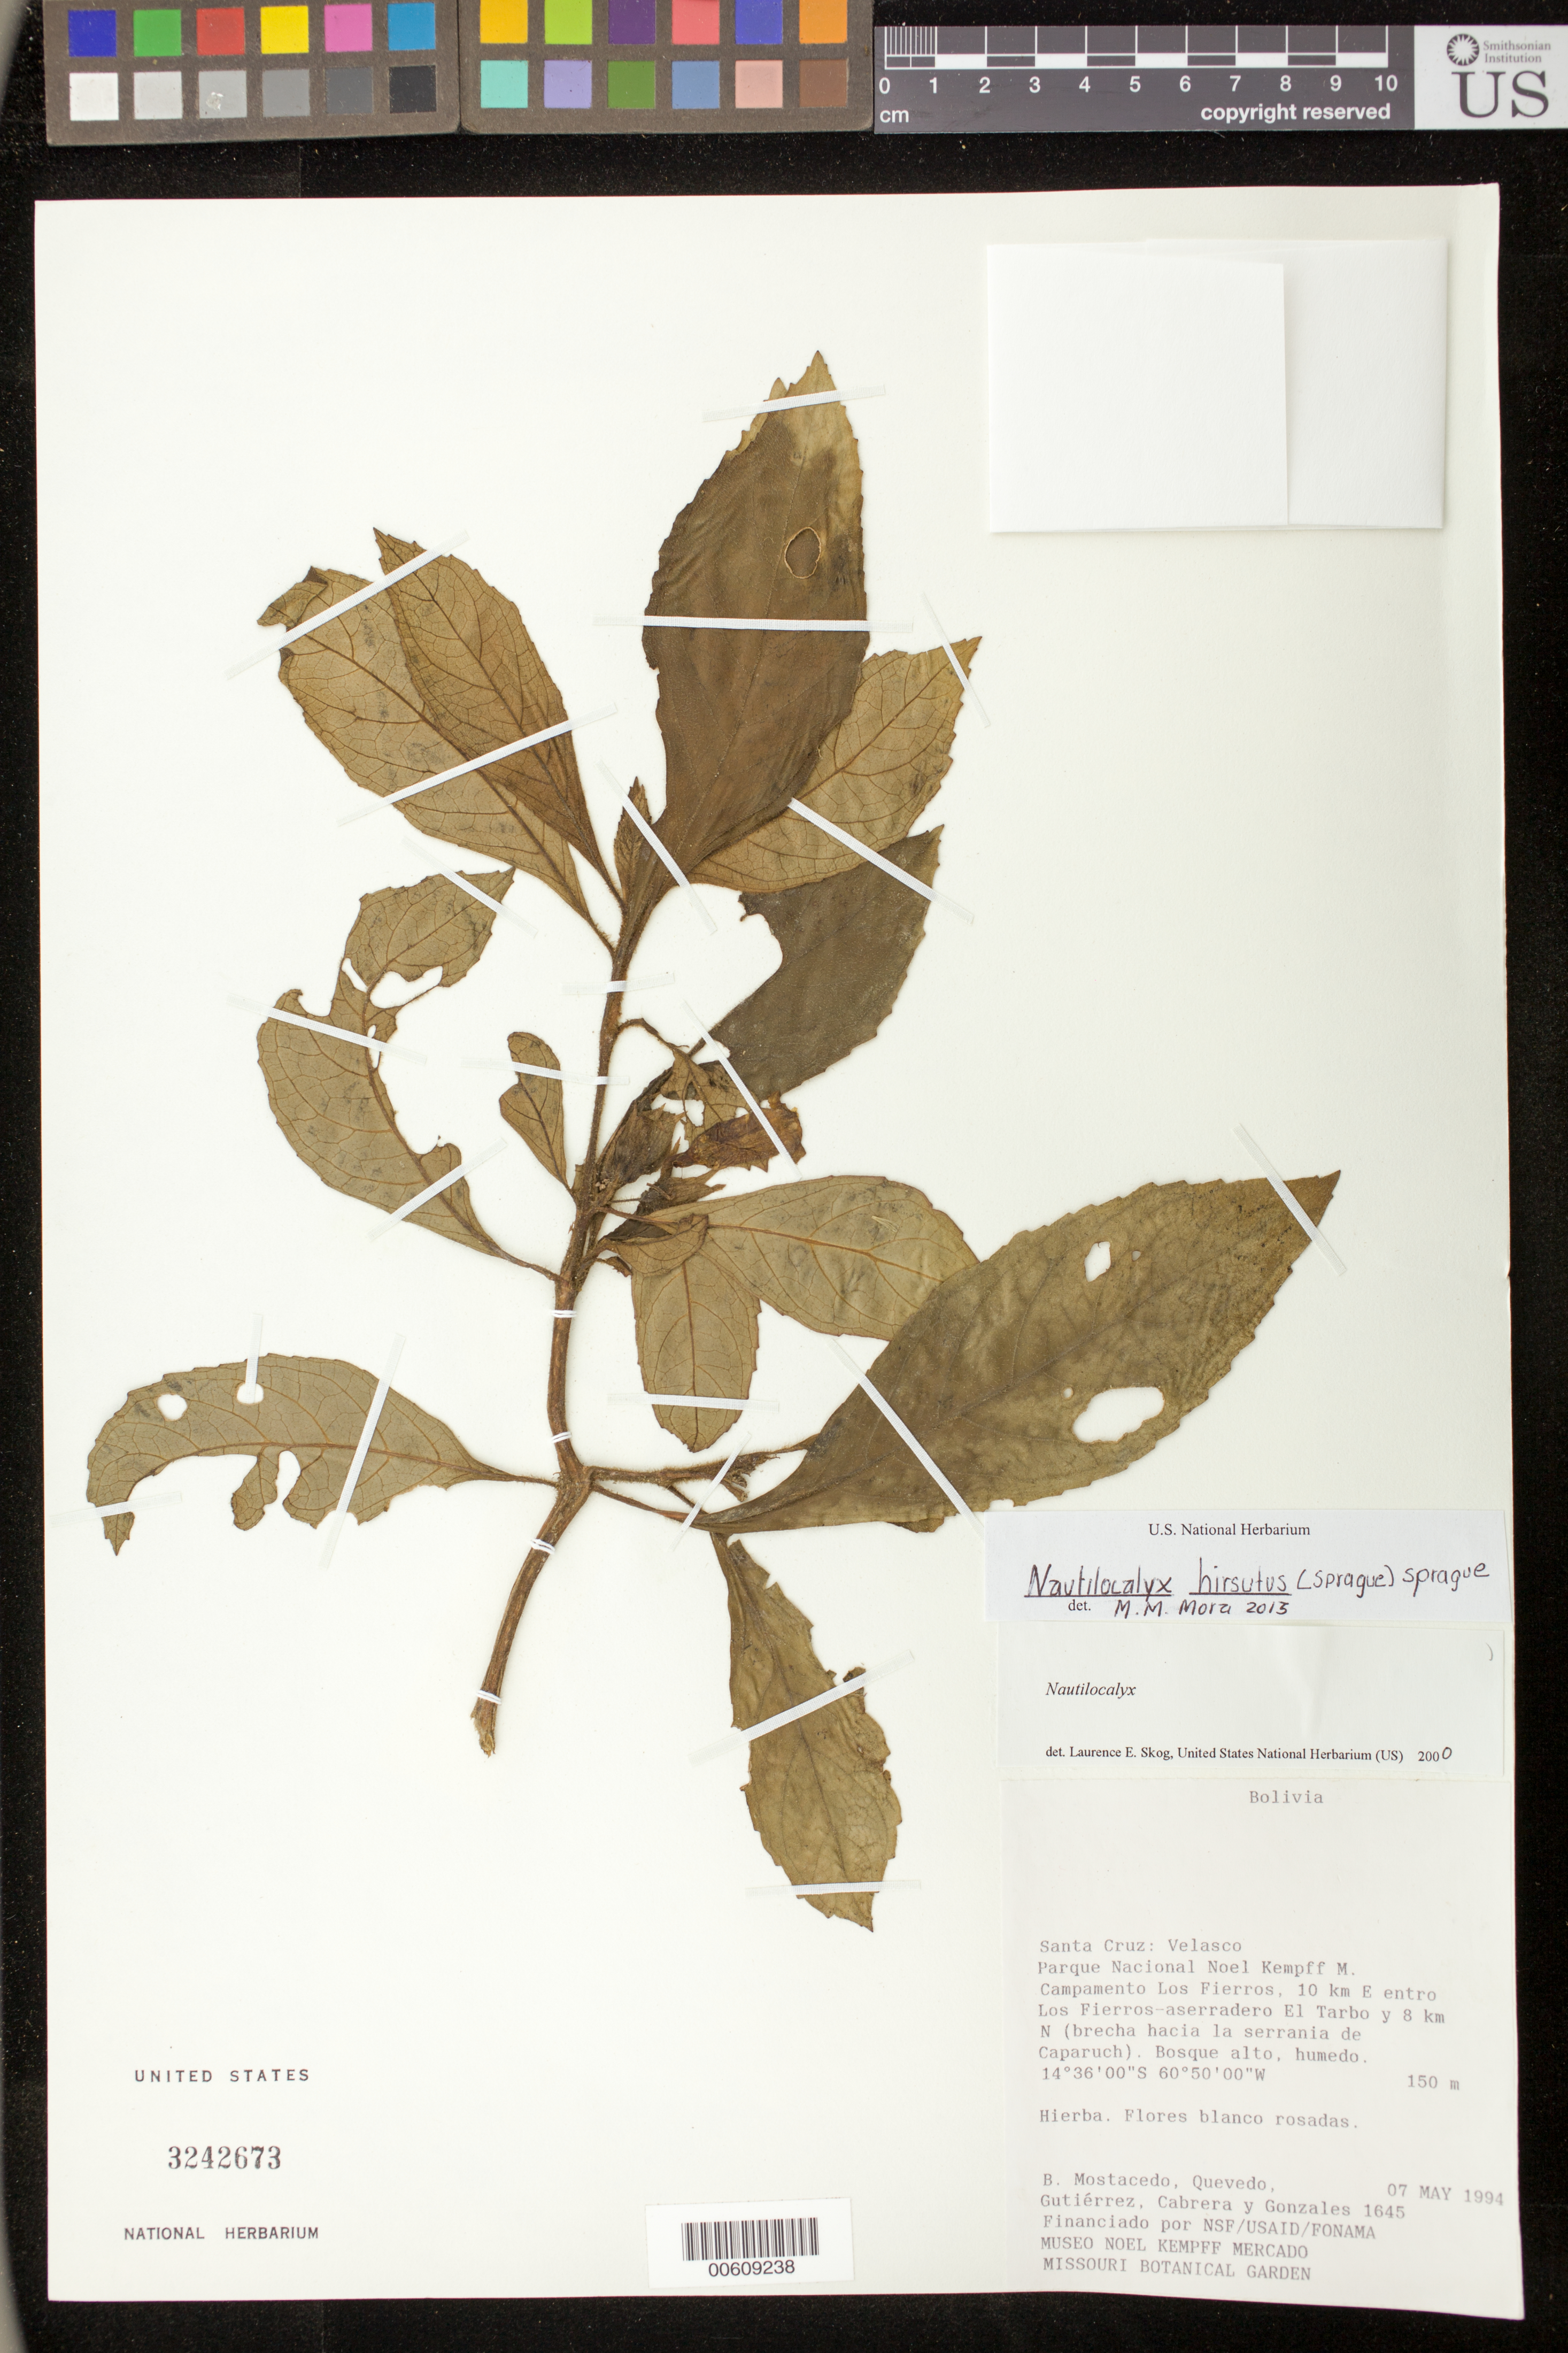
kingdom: Plantae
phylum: Tracheophyta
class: Magnoliopsida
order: Lamiales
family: Gesneriaceae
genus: Nautilocalyx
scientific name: Nautilocalyx hirsutus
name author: (Sprague) Sprague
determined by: Mora, M. Marcela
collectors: B. Mostacedo & et al.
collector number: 1645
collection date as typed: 07 May 1994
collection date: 1994-05-07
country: Bolivia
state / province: Santa Cruz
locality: Velasco; Parque Nacional Noel Kempff M., Campamento Los Fierros, 10 km E entro Los Fierros - aserradero El Tarbo y 8 km N (brecha hacia la serrania de Caparuch)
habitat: Bosque alto, húmedo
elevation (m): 150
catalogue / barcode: US 3242673